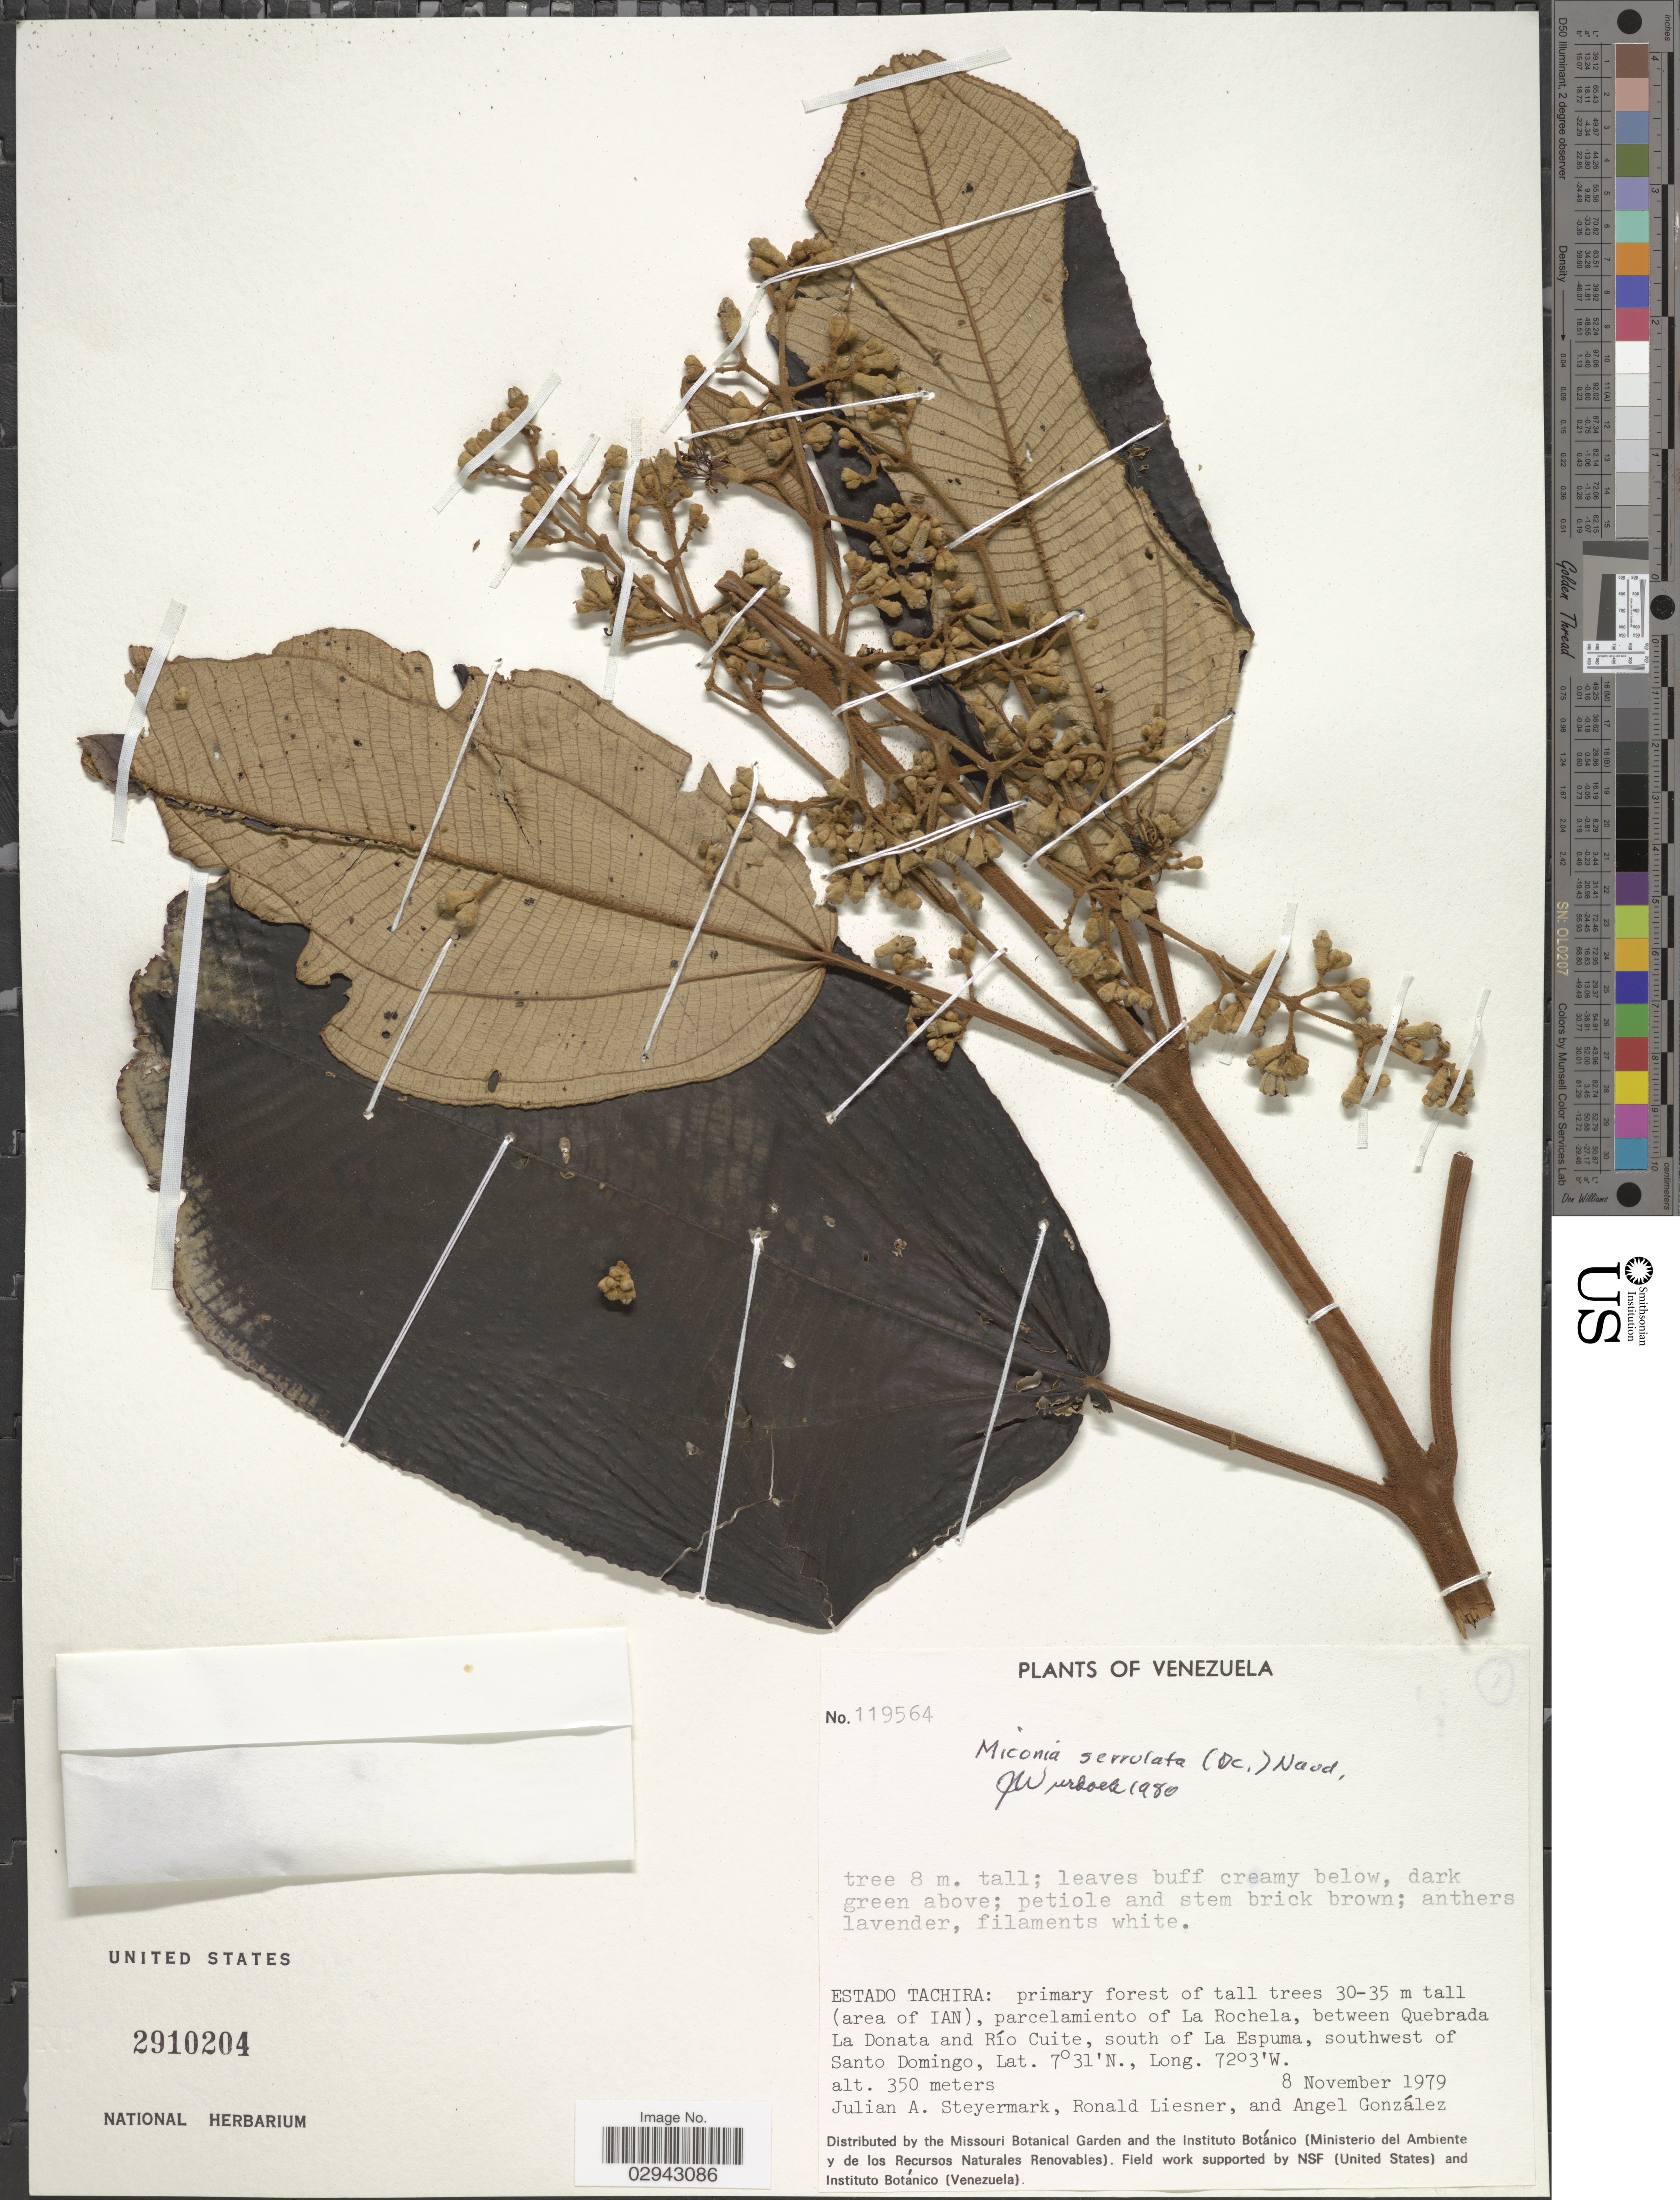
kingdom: Plantae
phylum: Tracheophyta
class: Magnoliopsida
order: Myrtales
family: Melastomataceae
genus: Miconia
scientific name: Miconia serrulata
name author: (DC.) Naudin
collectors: J. Steyermark, R. L. Liesner & A. C. González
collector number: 119564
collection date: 1979-11-08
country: Venezuela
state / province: Tachira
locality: (area of IAN), parcelamiento of La Rochela, between Quebrada La Donata and Río Cuite, south of La Espuma, southwest of Santo Domingo.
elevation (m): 350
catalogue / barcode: US 2910204